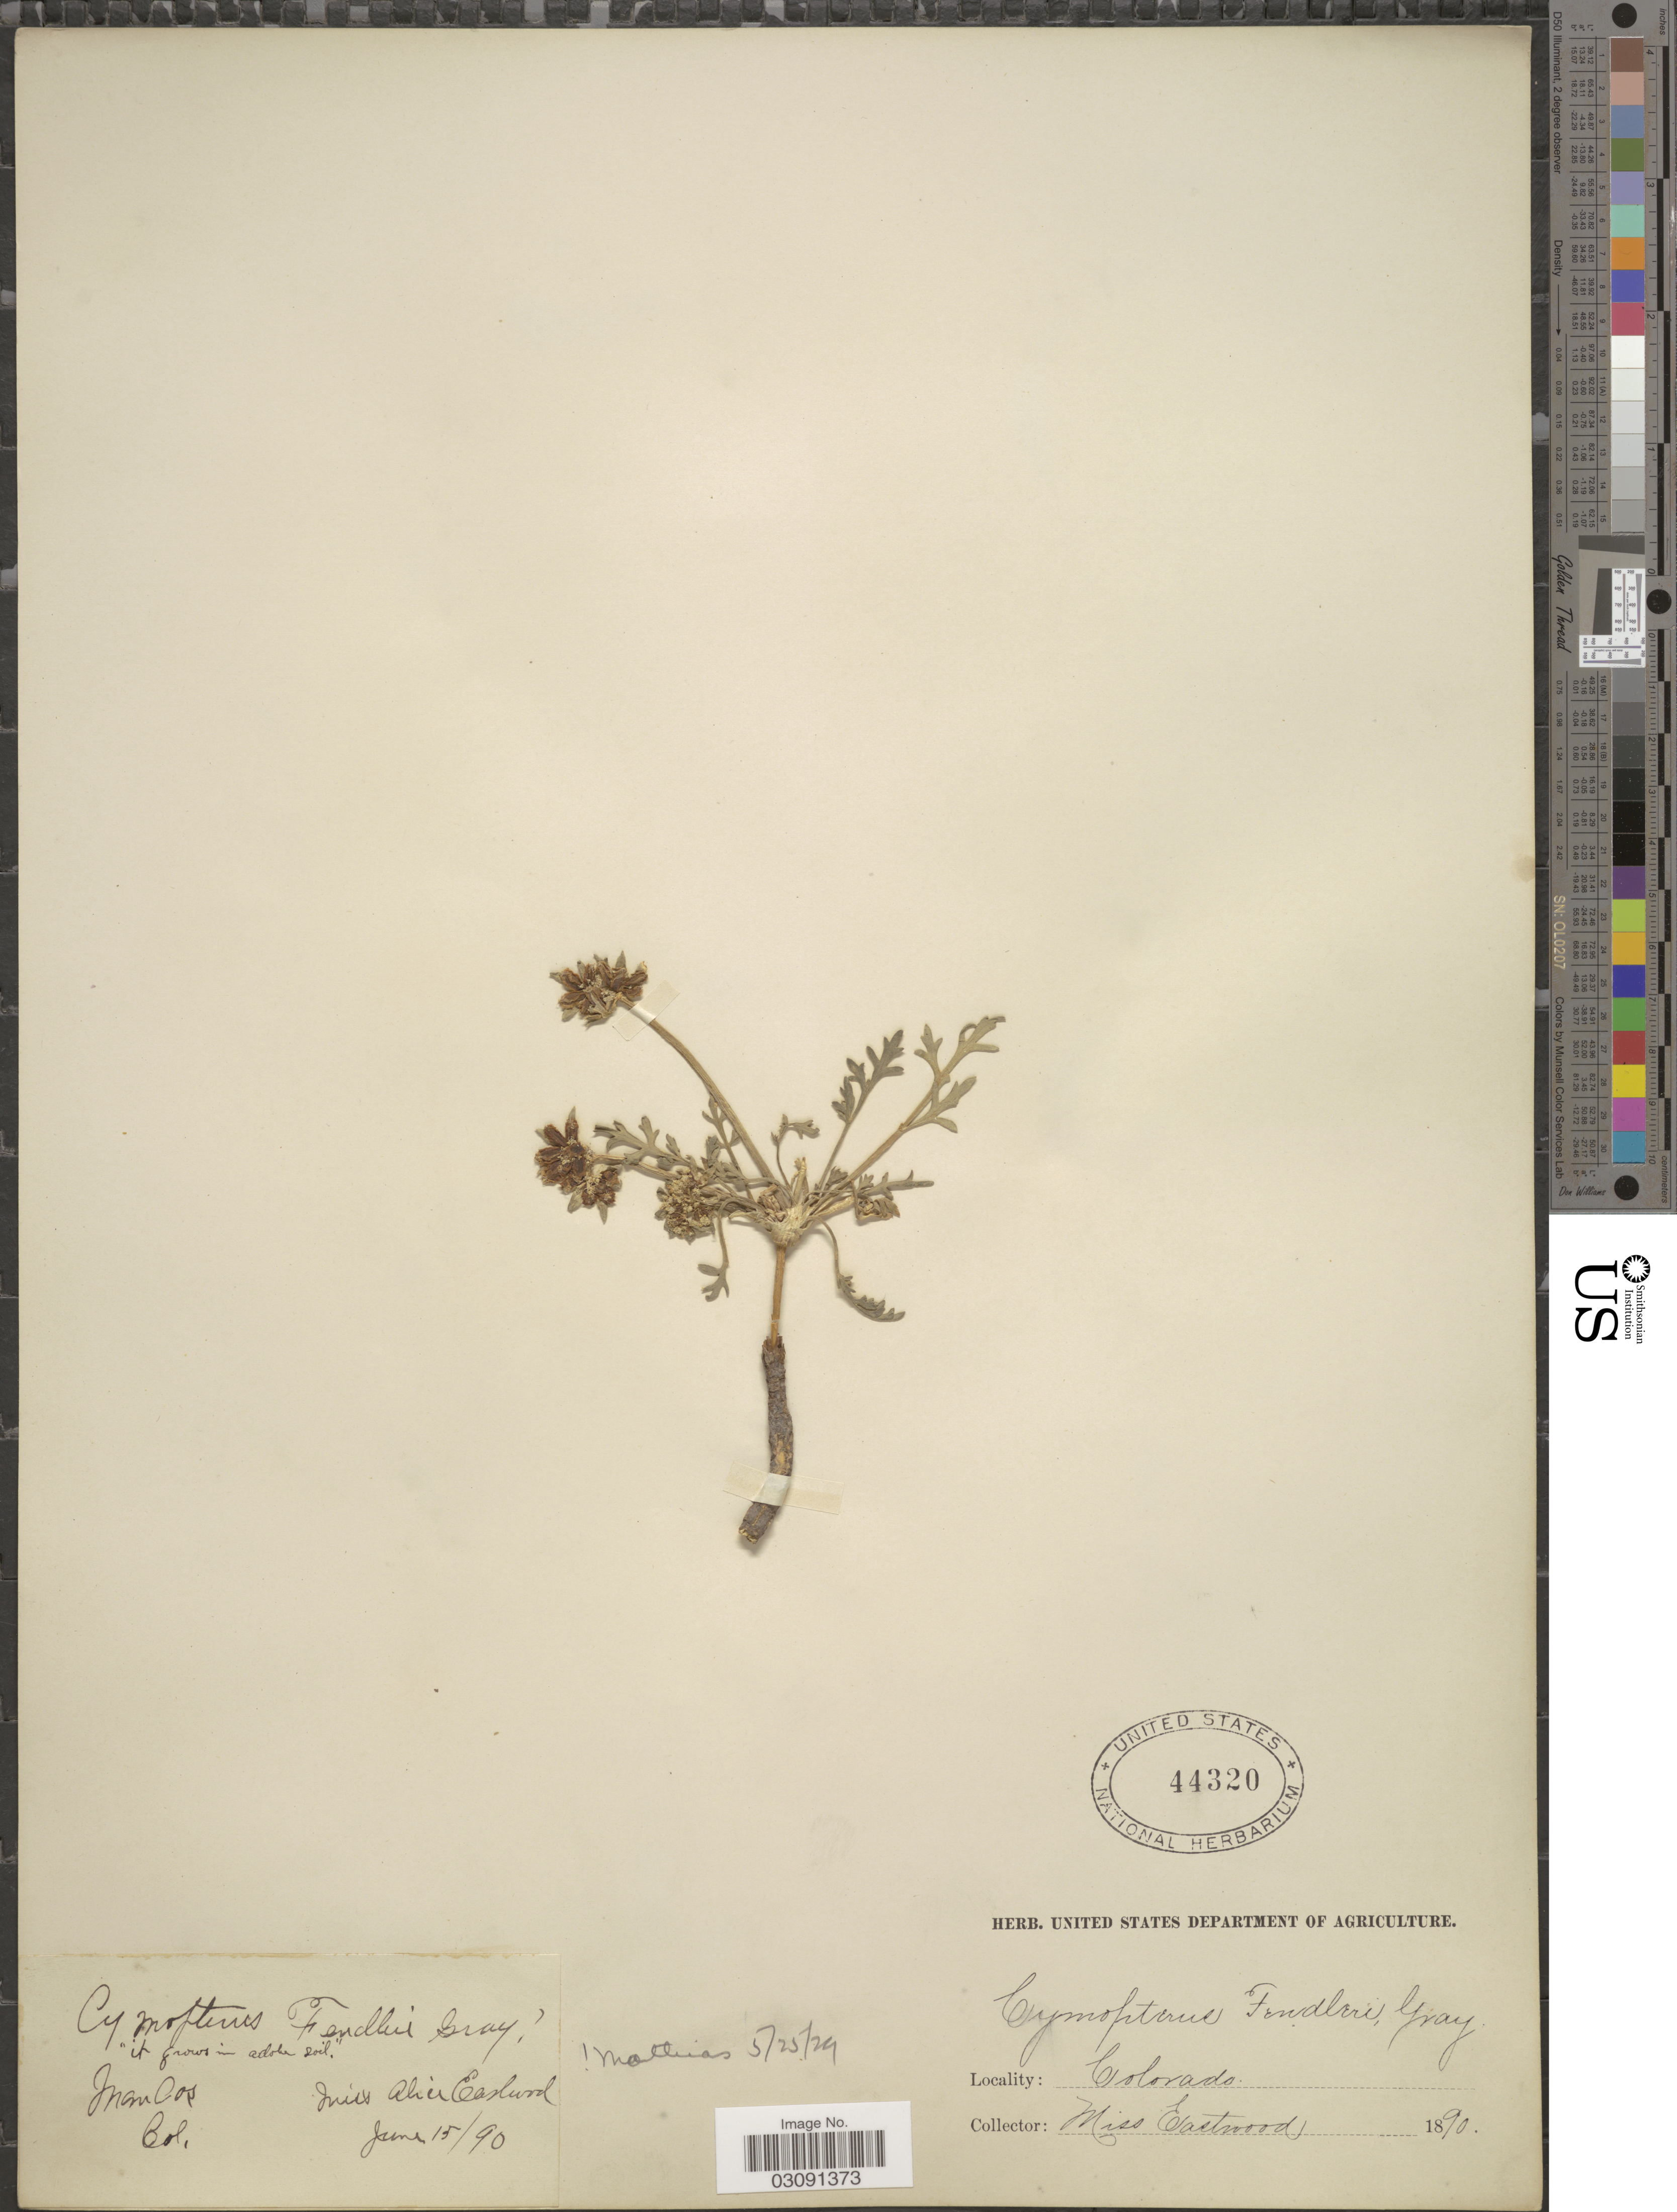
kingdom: Plantae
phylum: Tracheophyta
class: Magnoliopsida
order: Apiales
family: Apiaceae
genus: Cymopterus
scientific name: Cymopterus fendleri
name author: A. Gray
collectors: A. Eastwood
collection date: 1890-06-15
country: United States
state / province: Colorado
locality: Mancos.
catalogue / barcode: US 44320